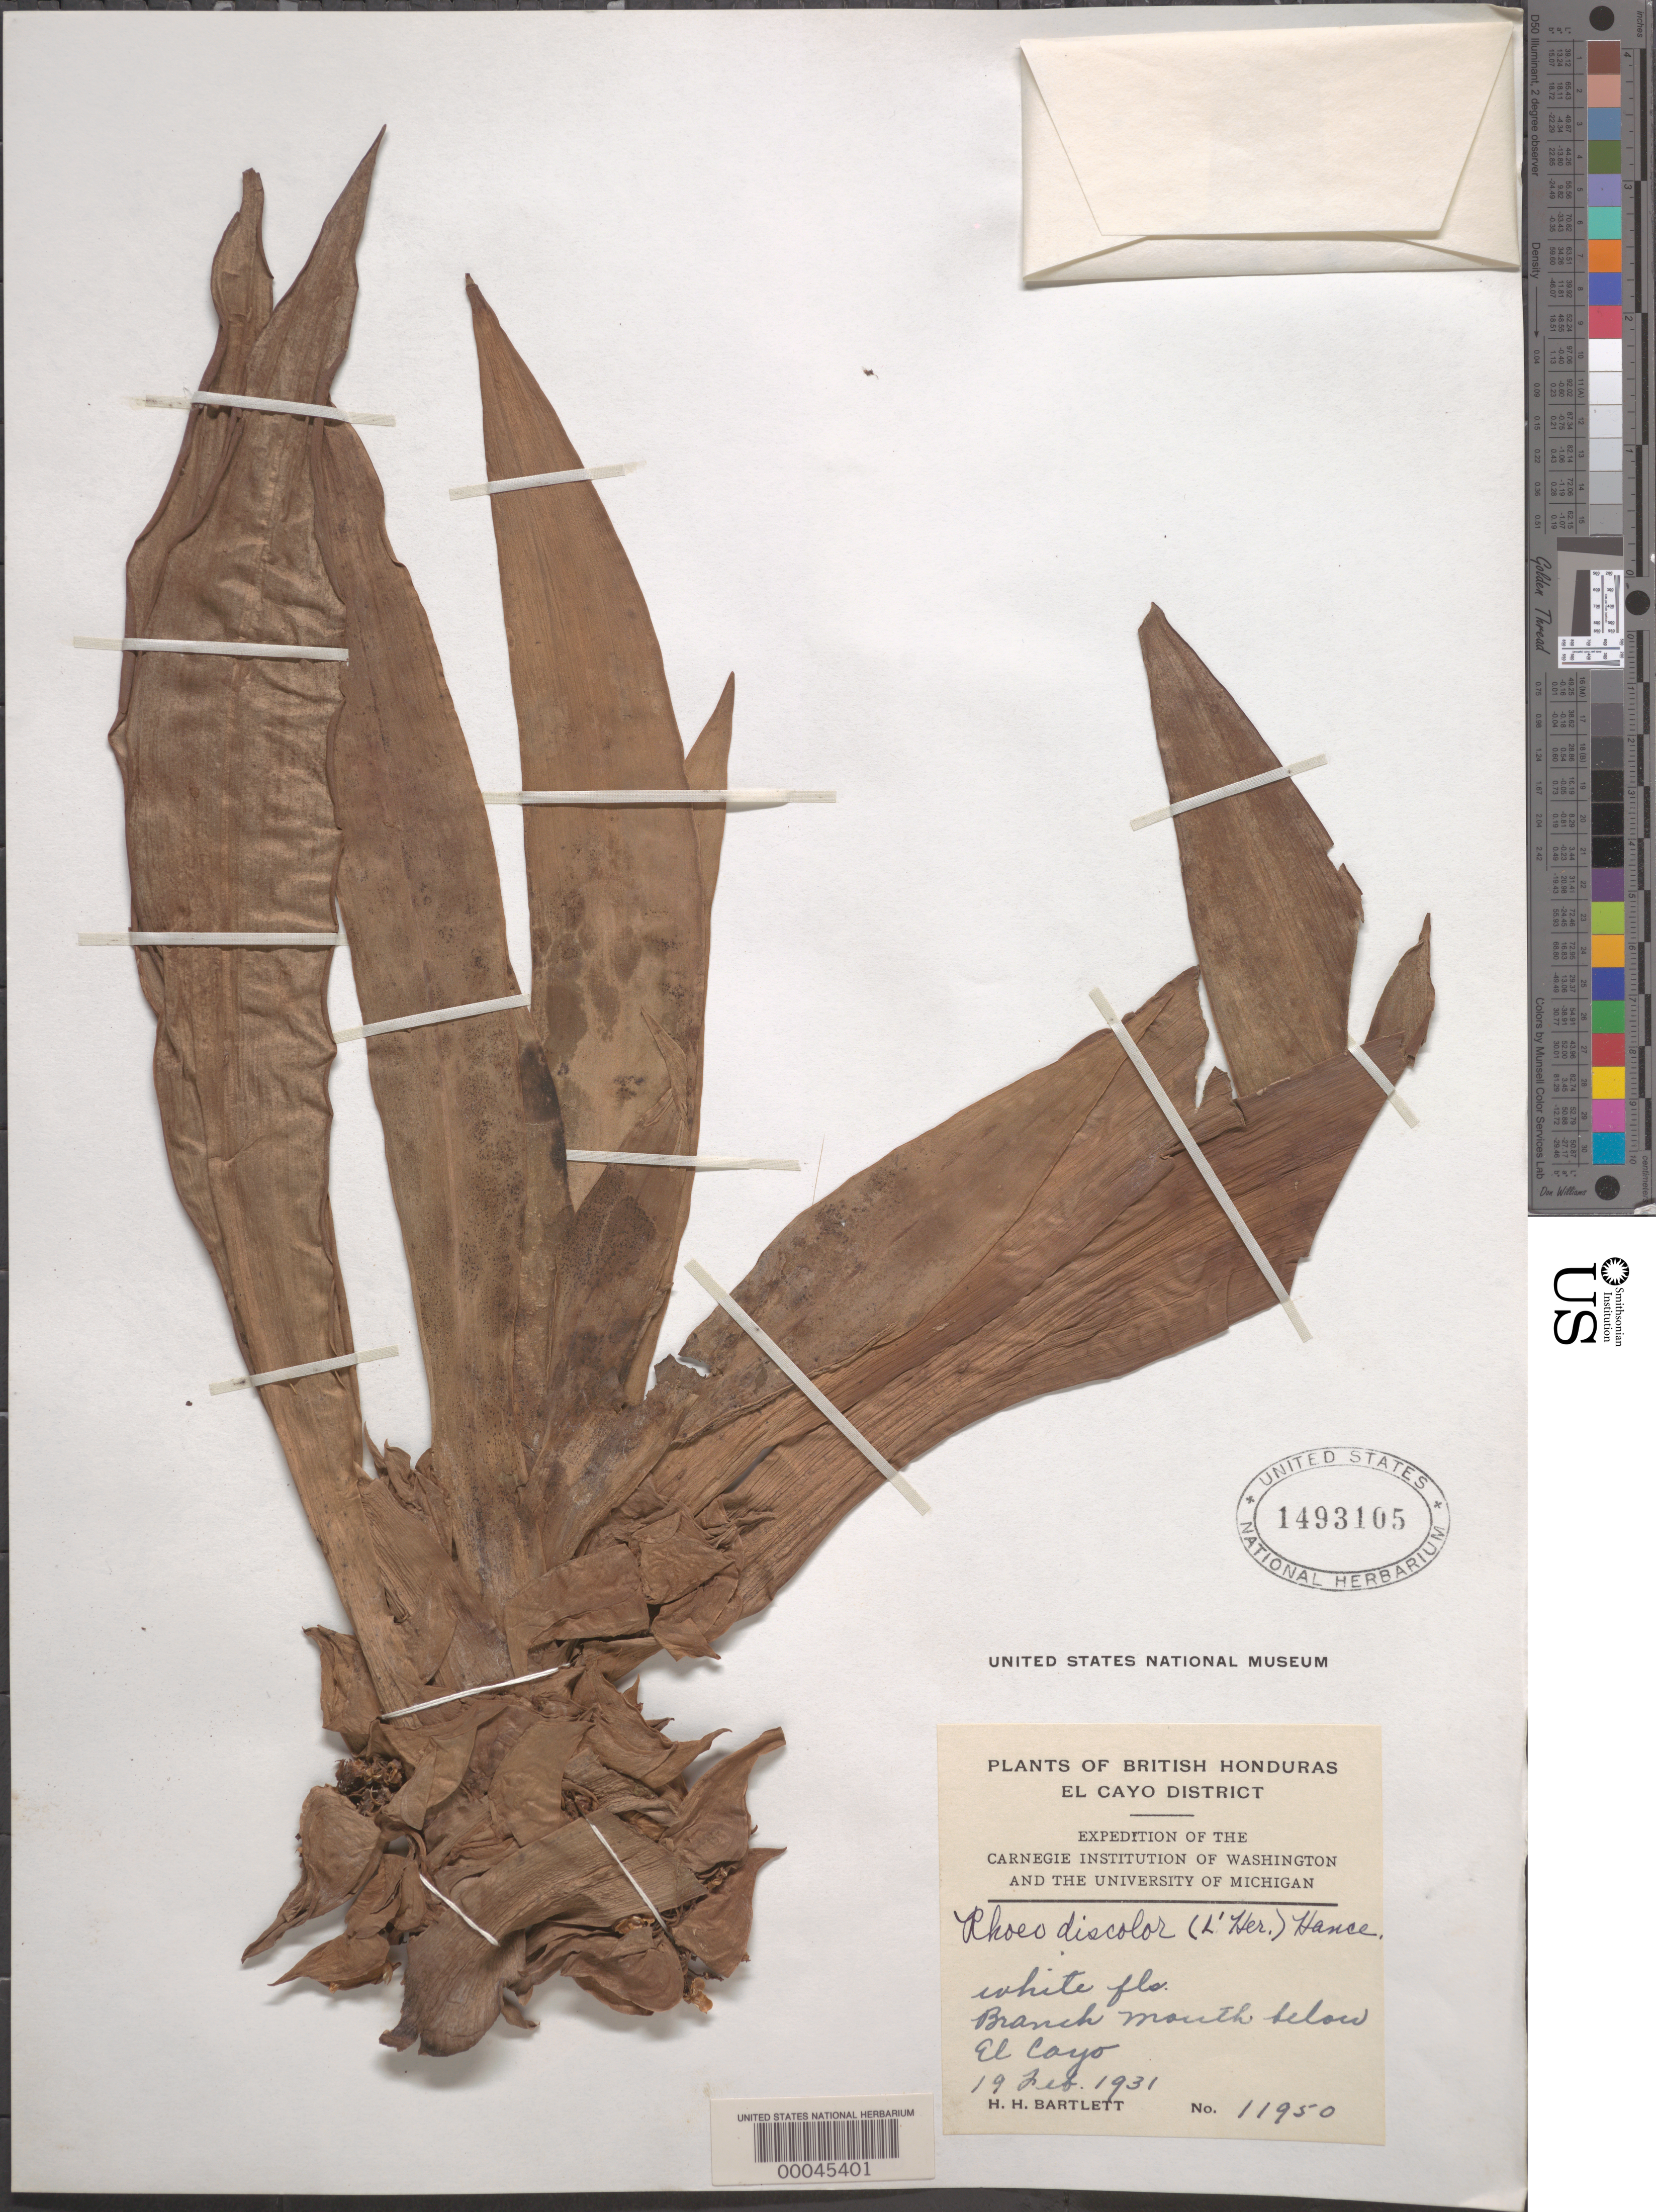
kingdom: Plantae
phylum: Tracheophyta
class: Liliopsida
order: Commelinales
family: Commelinaceae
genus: Tradescantia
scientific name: Tradescantia spathacea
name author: Sw.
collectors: H. H. Bartlett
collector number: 11950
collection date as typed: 19 Feb 1931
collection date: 1931-02-19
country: Belize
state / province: Cayo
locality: Below El Cayo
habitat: Riverbank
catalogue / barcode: US 1493105